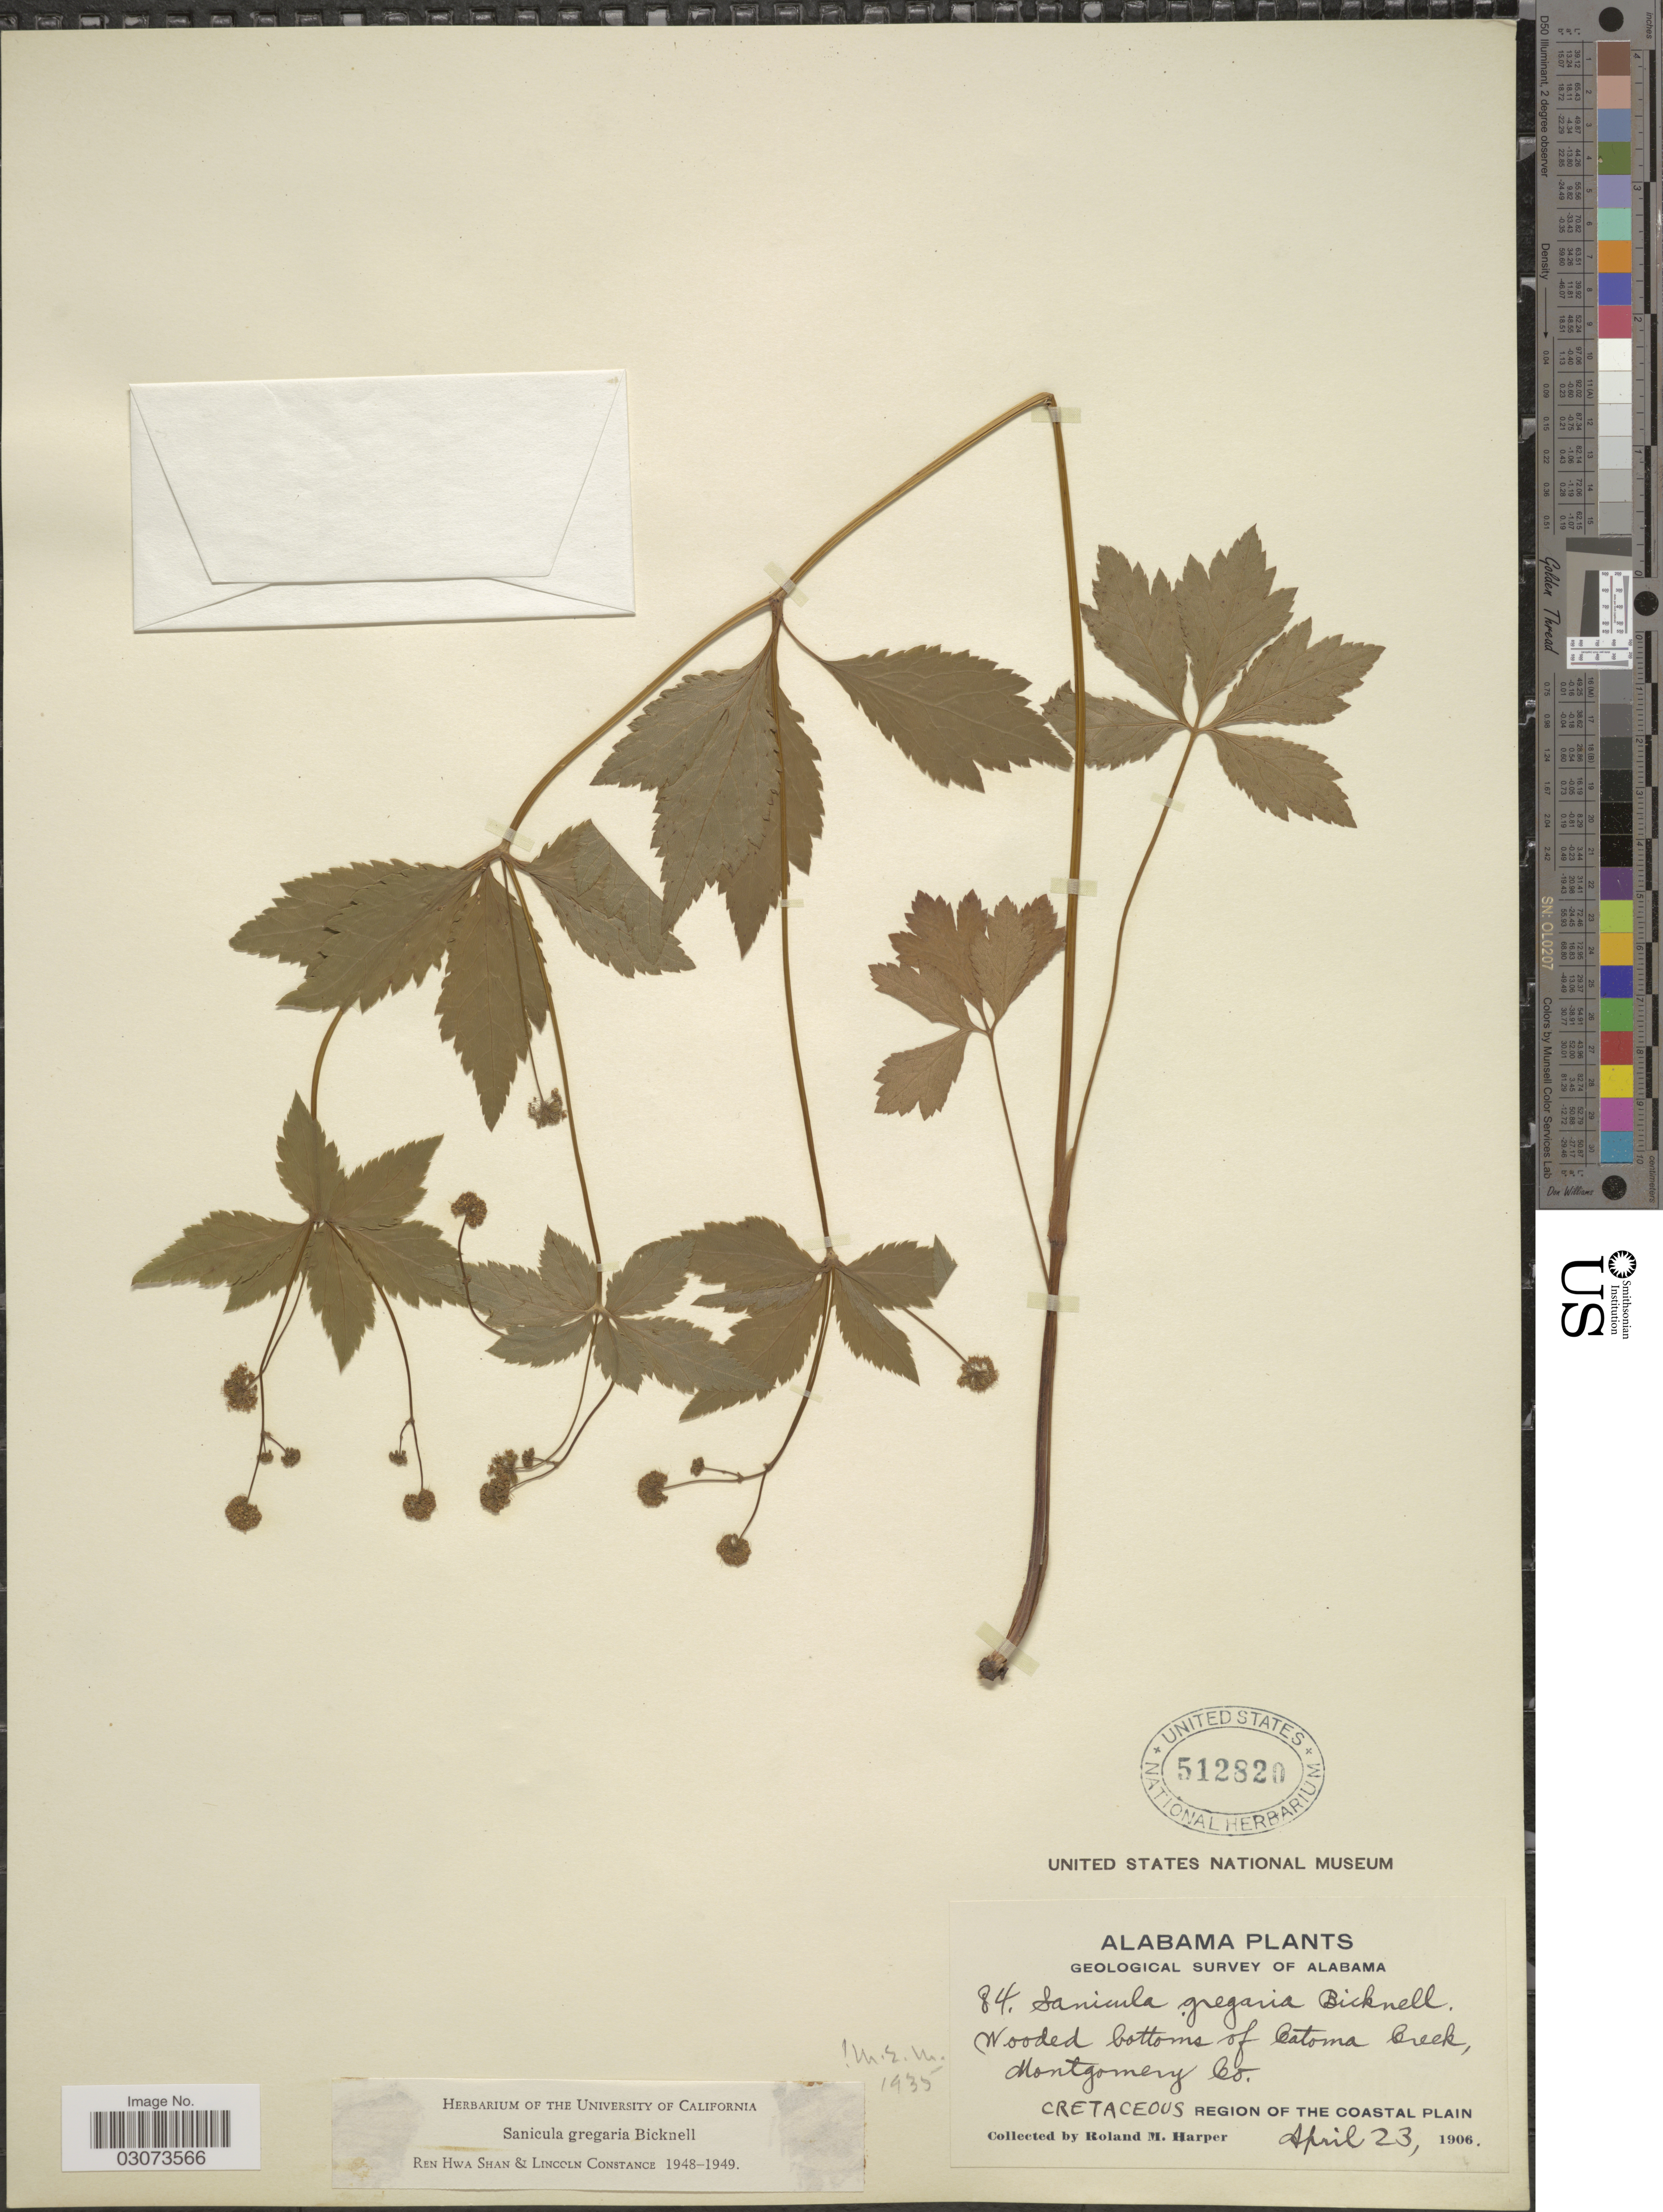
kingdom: Plantae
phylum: Tracheophyta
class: Magnoliopsida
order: Apiales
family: Apiaceae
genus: Sanicula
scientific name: Sanicula gregaria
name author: E.P. Bicknell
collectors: R. M. Harper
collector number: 84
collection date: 1906-04-23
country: United States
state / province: Alabama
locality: Catoma Creek, Montgomery Co. Cretaceous Region of the Coastal Plain.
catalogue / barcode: US 512820